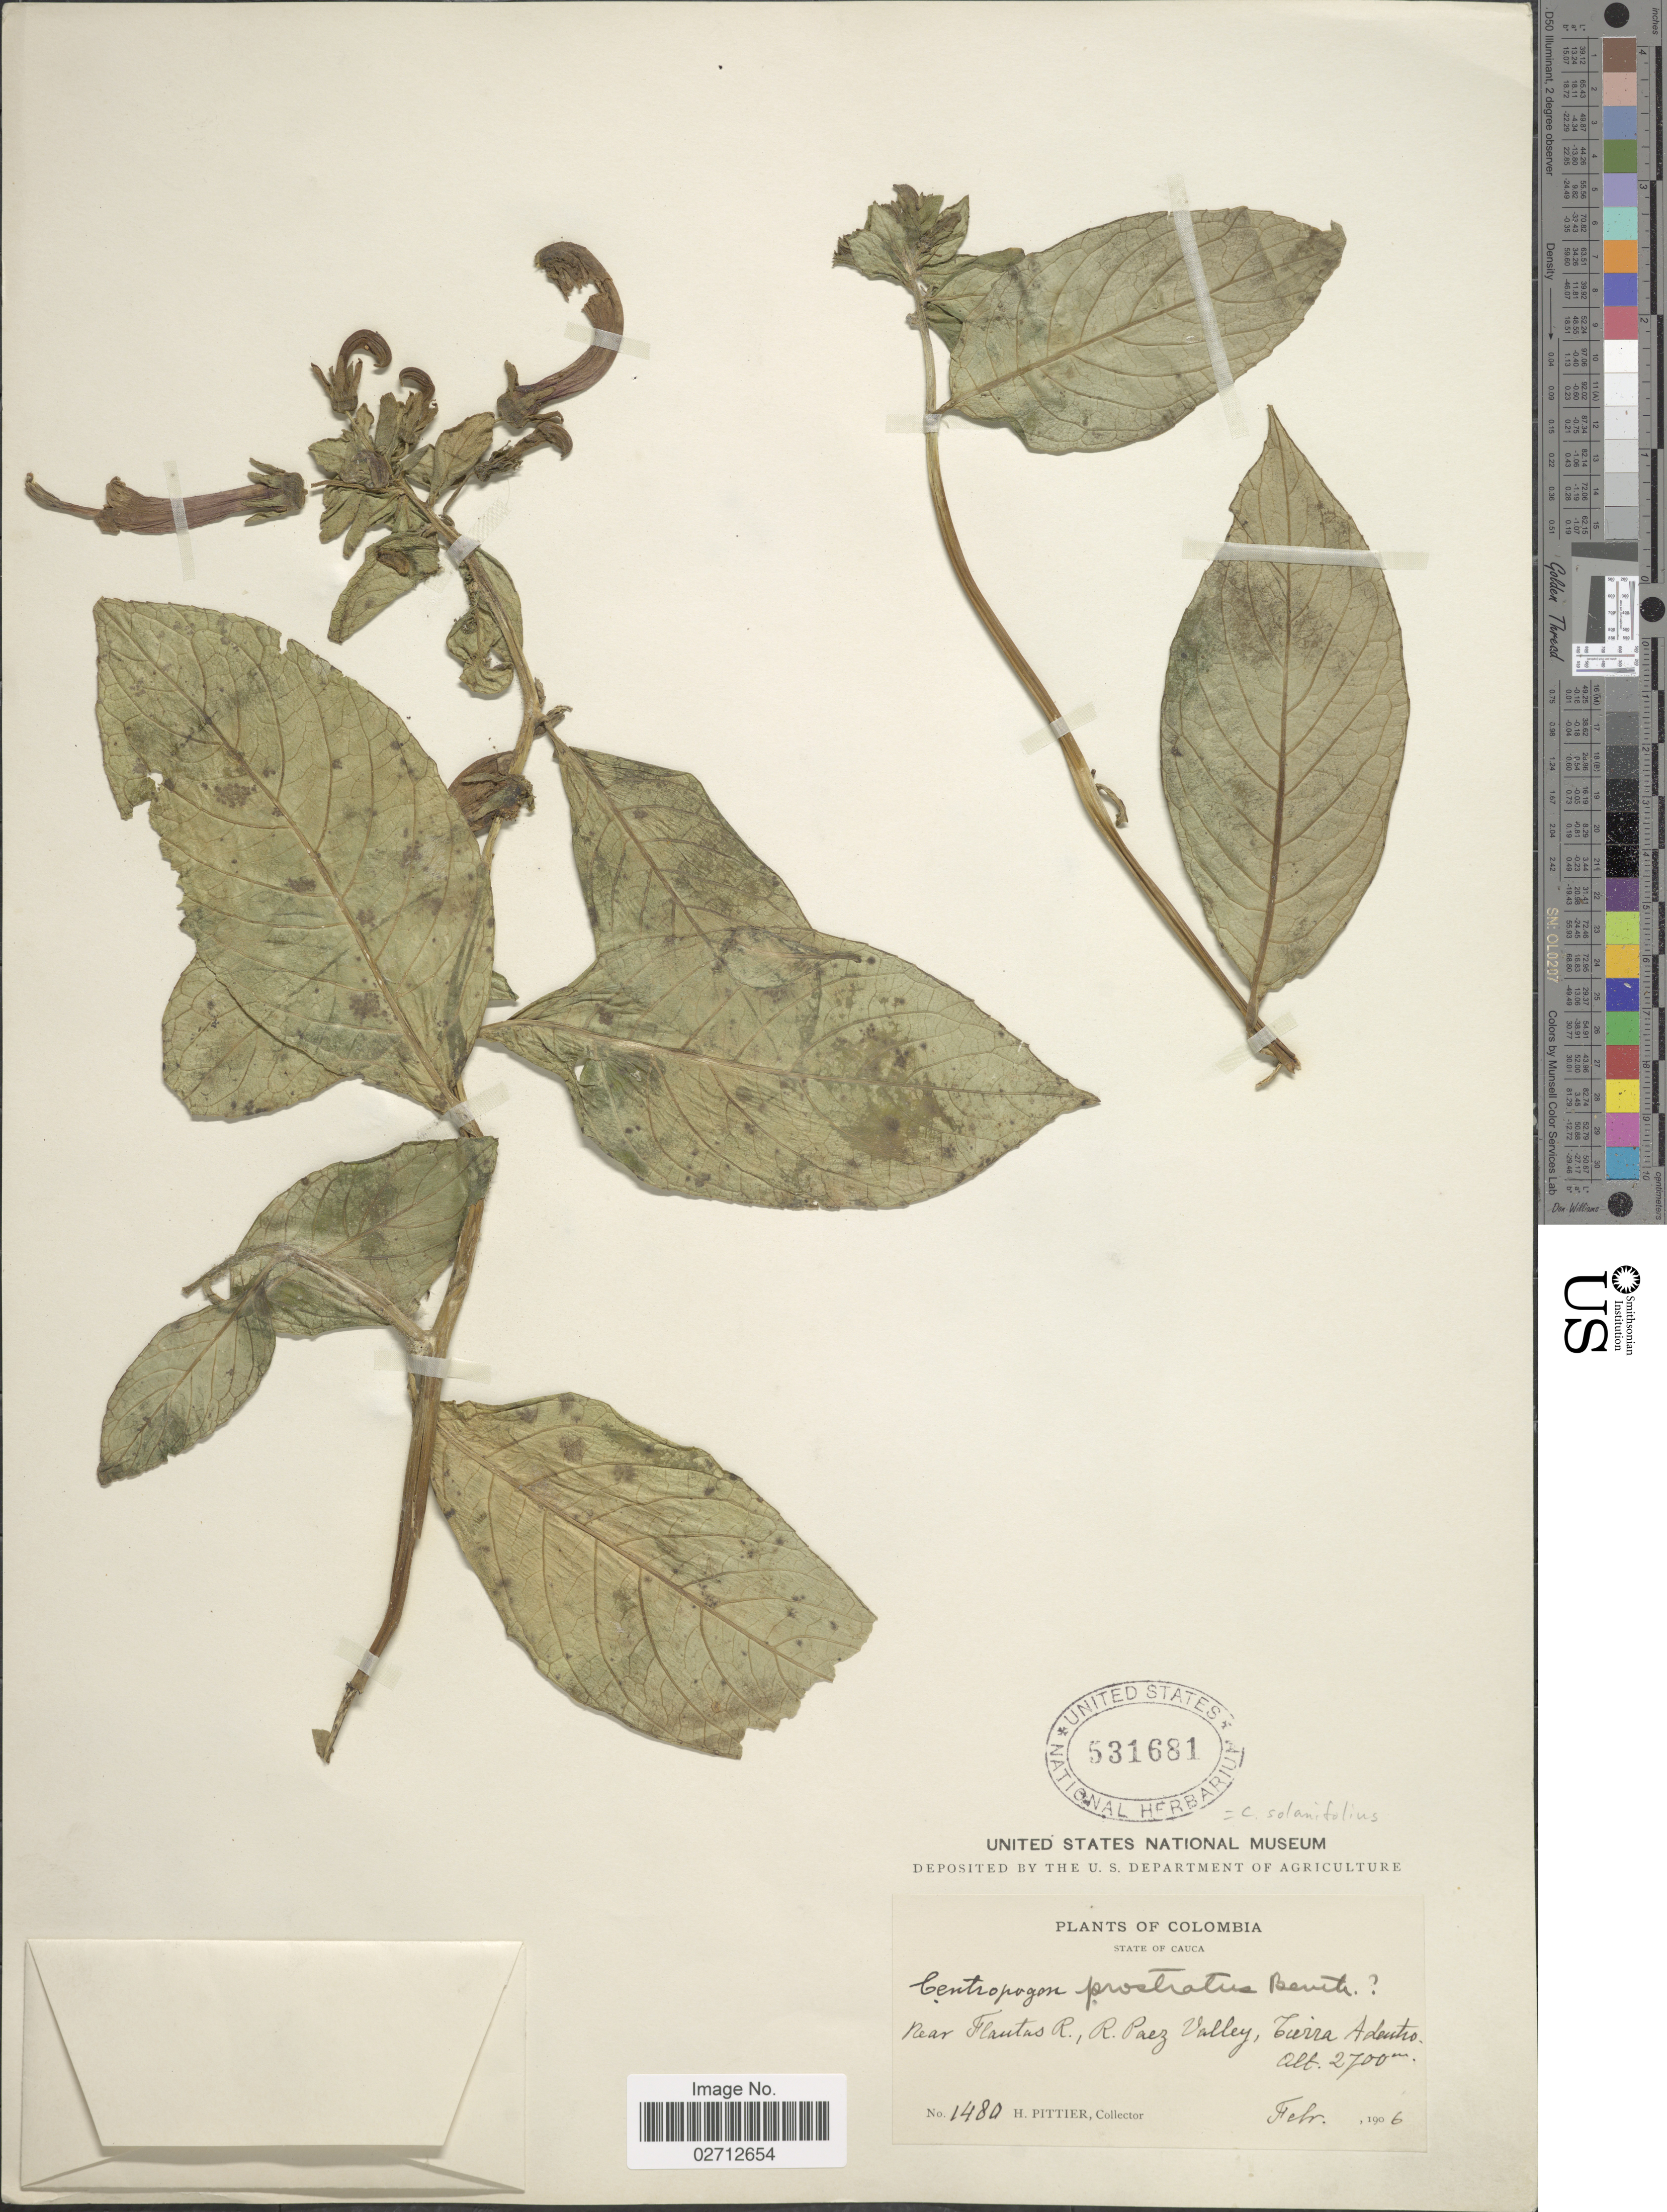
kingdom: Plantae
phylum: Tracheophyta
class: Magnoliopsida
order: Asterales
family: Campanulaceae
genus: Centropogon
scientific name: Centropogon solanifolius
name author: Benth.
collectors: H. F. Pittier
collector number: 1480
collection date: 1906-02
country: Colombia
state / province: Cauca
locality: Near Flantes R., R. Paez Valley, Tierra Adentro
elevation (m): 2700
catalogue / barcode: US 531681